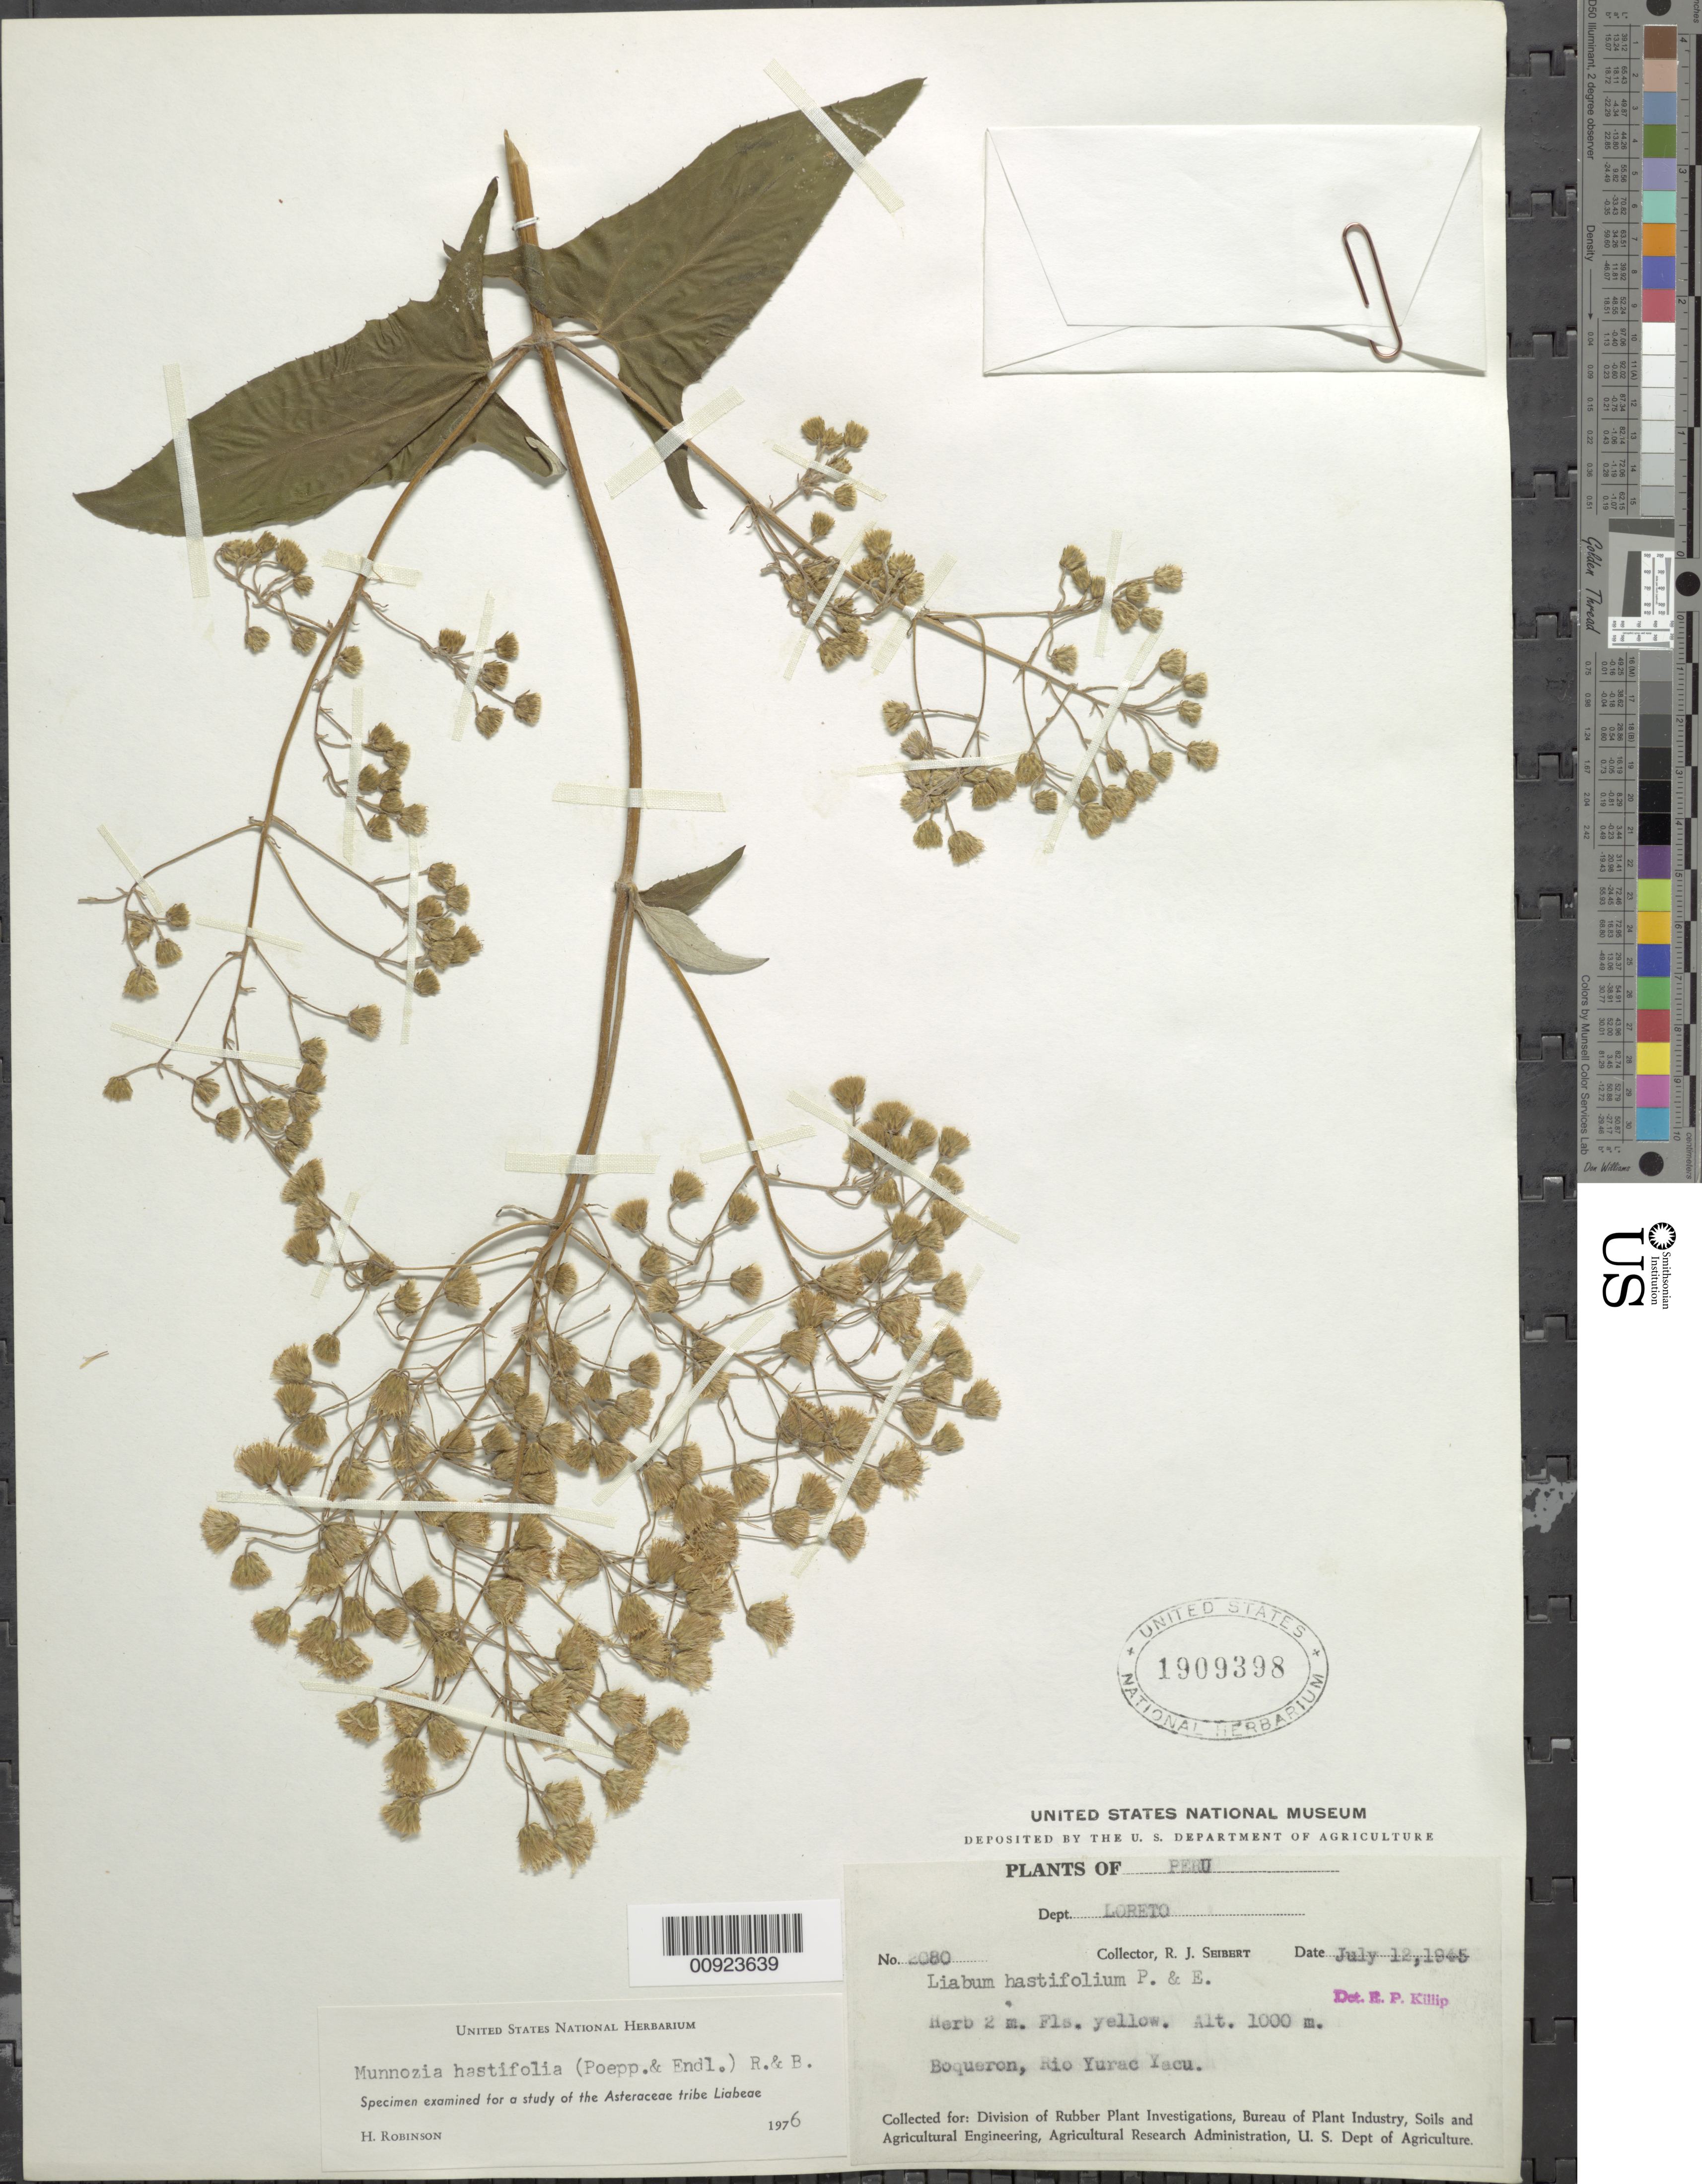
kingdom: Plantae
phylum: Tracheophyta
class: Magnoliopsida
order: Asterales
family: Asteraceae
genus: Munnozia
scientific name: Munnozia hastifolia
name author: (Poepp.) H. Rob. & Brettell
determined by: Robinson, Harold E., (US)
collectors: J. Seibert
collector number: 2080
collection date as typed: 12 July 1945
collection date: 1945-07-12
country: Peru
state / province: Loreto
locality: Boqueron, Rio Yurac Yacu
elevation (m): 1000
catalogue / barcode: US 1909398